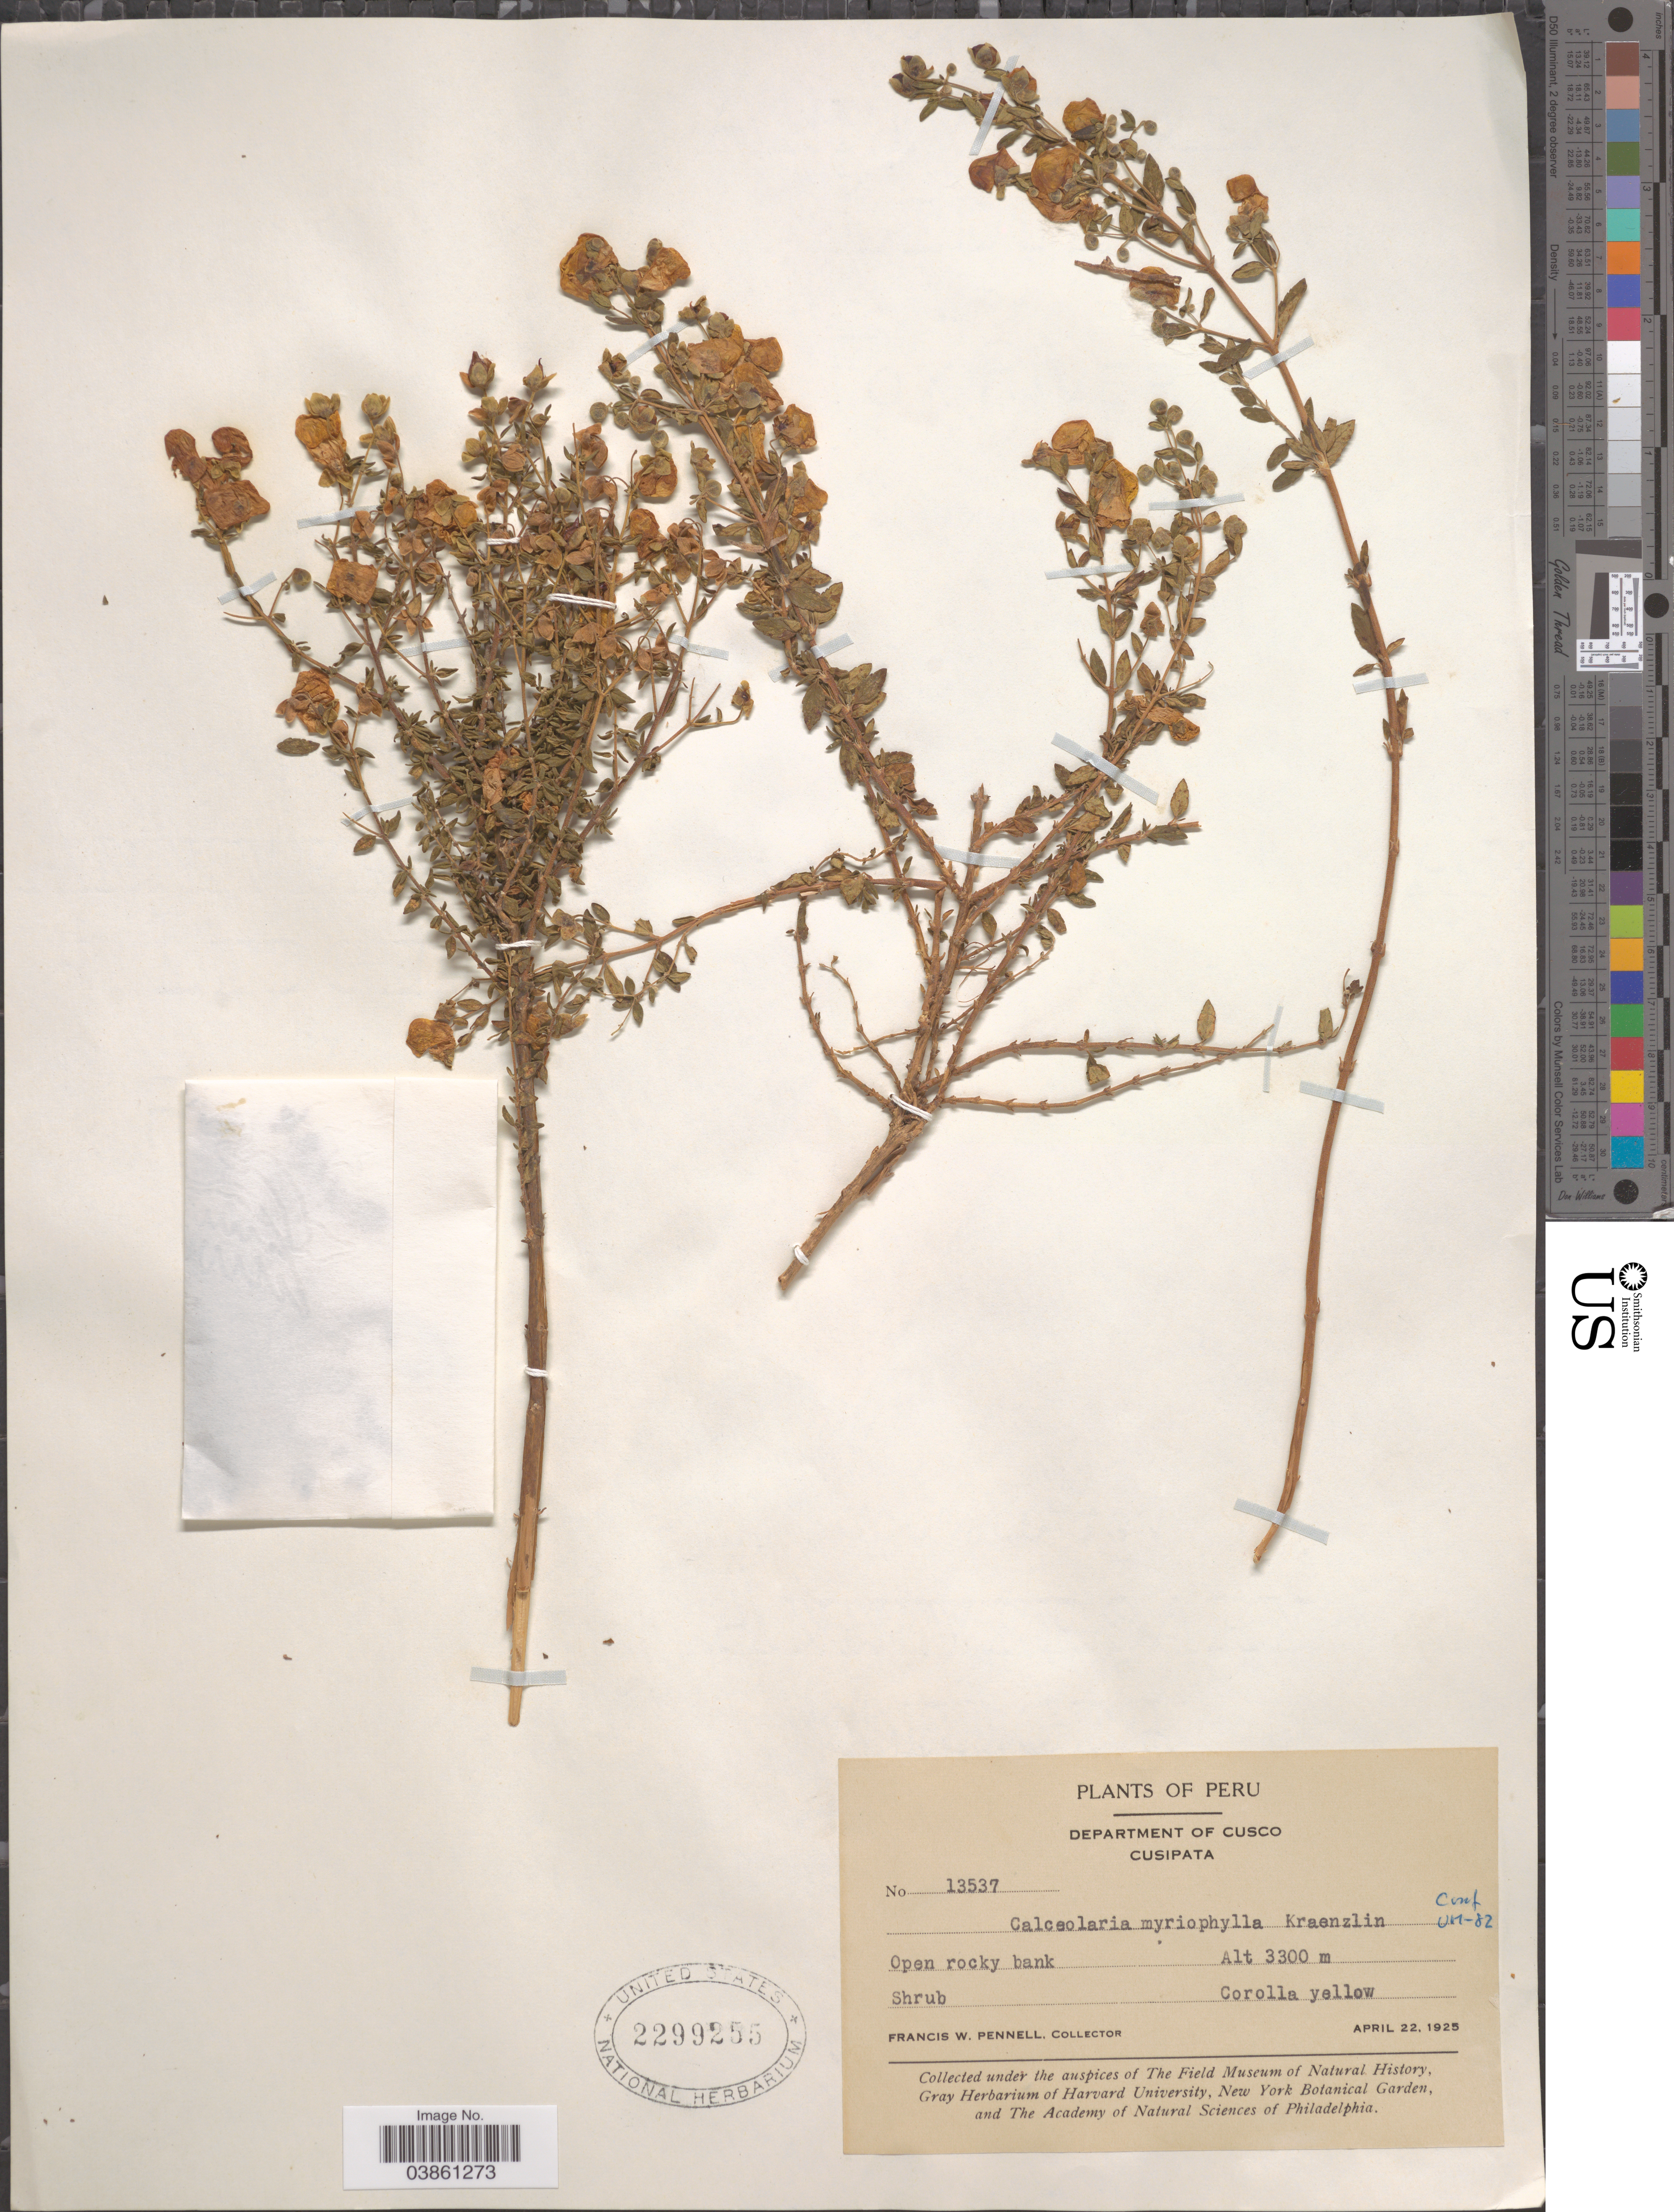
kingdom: Plantae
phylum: Tracheophyta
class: Magnoliopsida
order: Lamiales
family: Calceolariaceae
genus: Calceolaria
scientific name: Calceolaria myriophylla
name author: Kraenzl.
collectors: F. W. Pennell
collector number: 13537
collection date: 1925-04-22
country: Peru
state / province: Cusco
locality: Department of Cusco. Cusipata.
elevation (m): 3300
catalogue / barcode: US 2299255